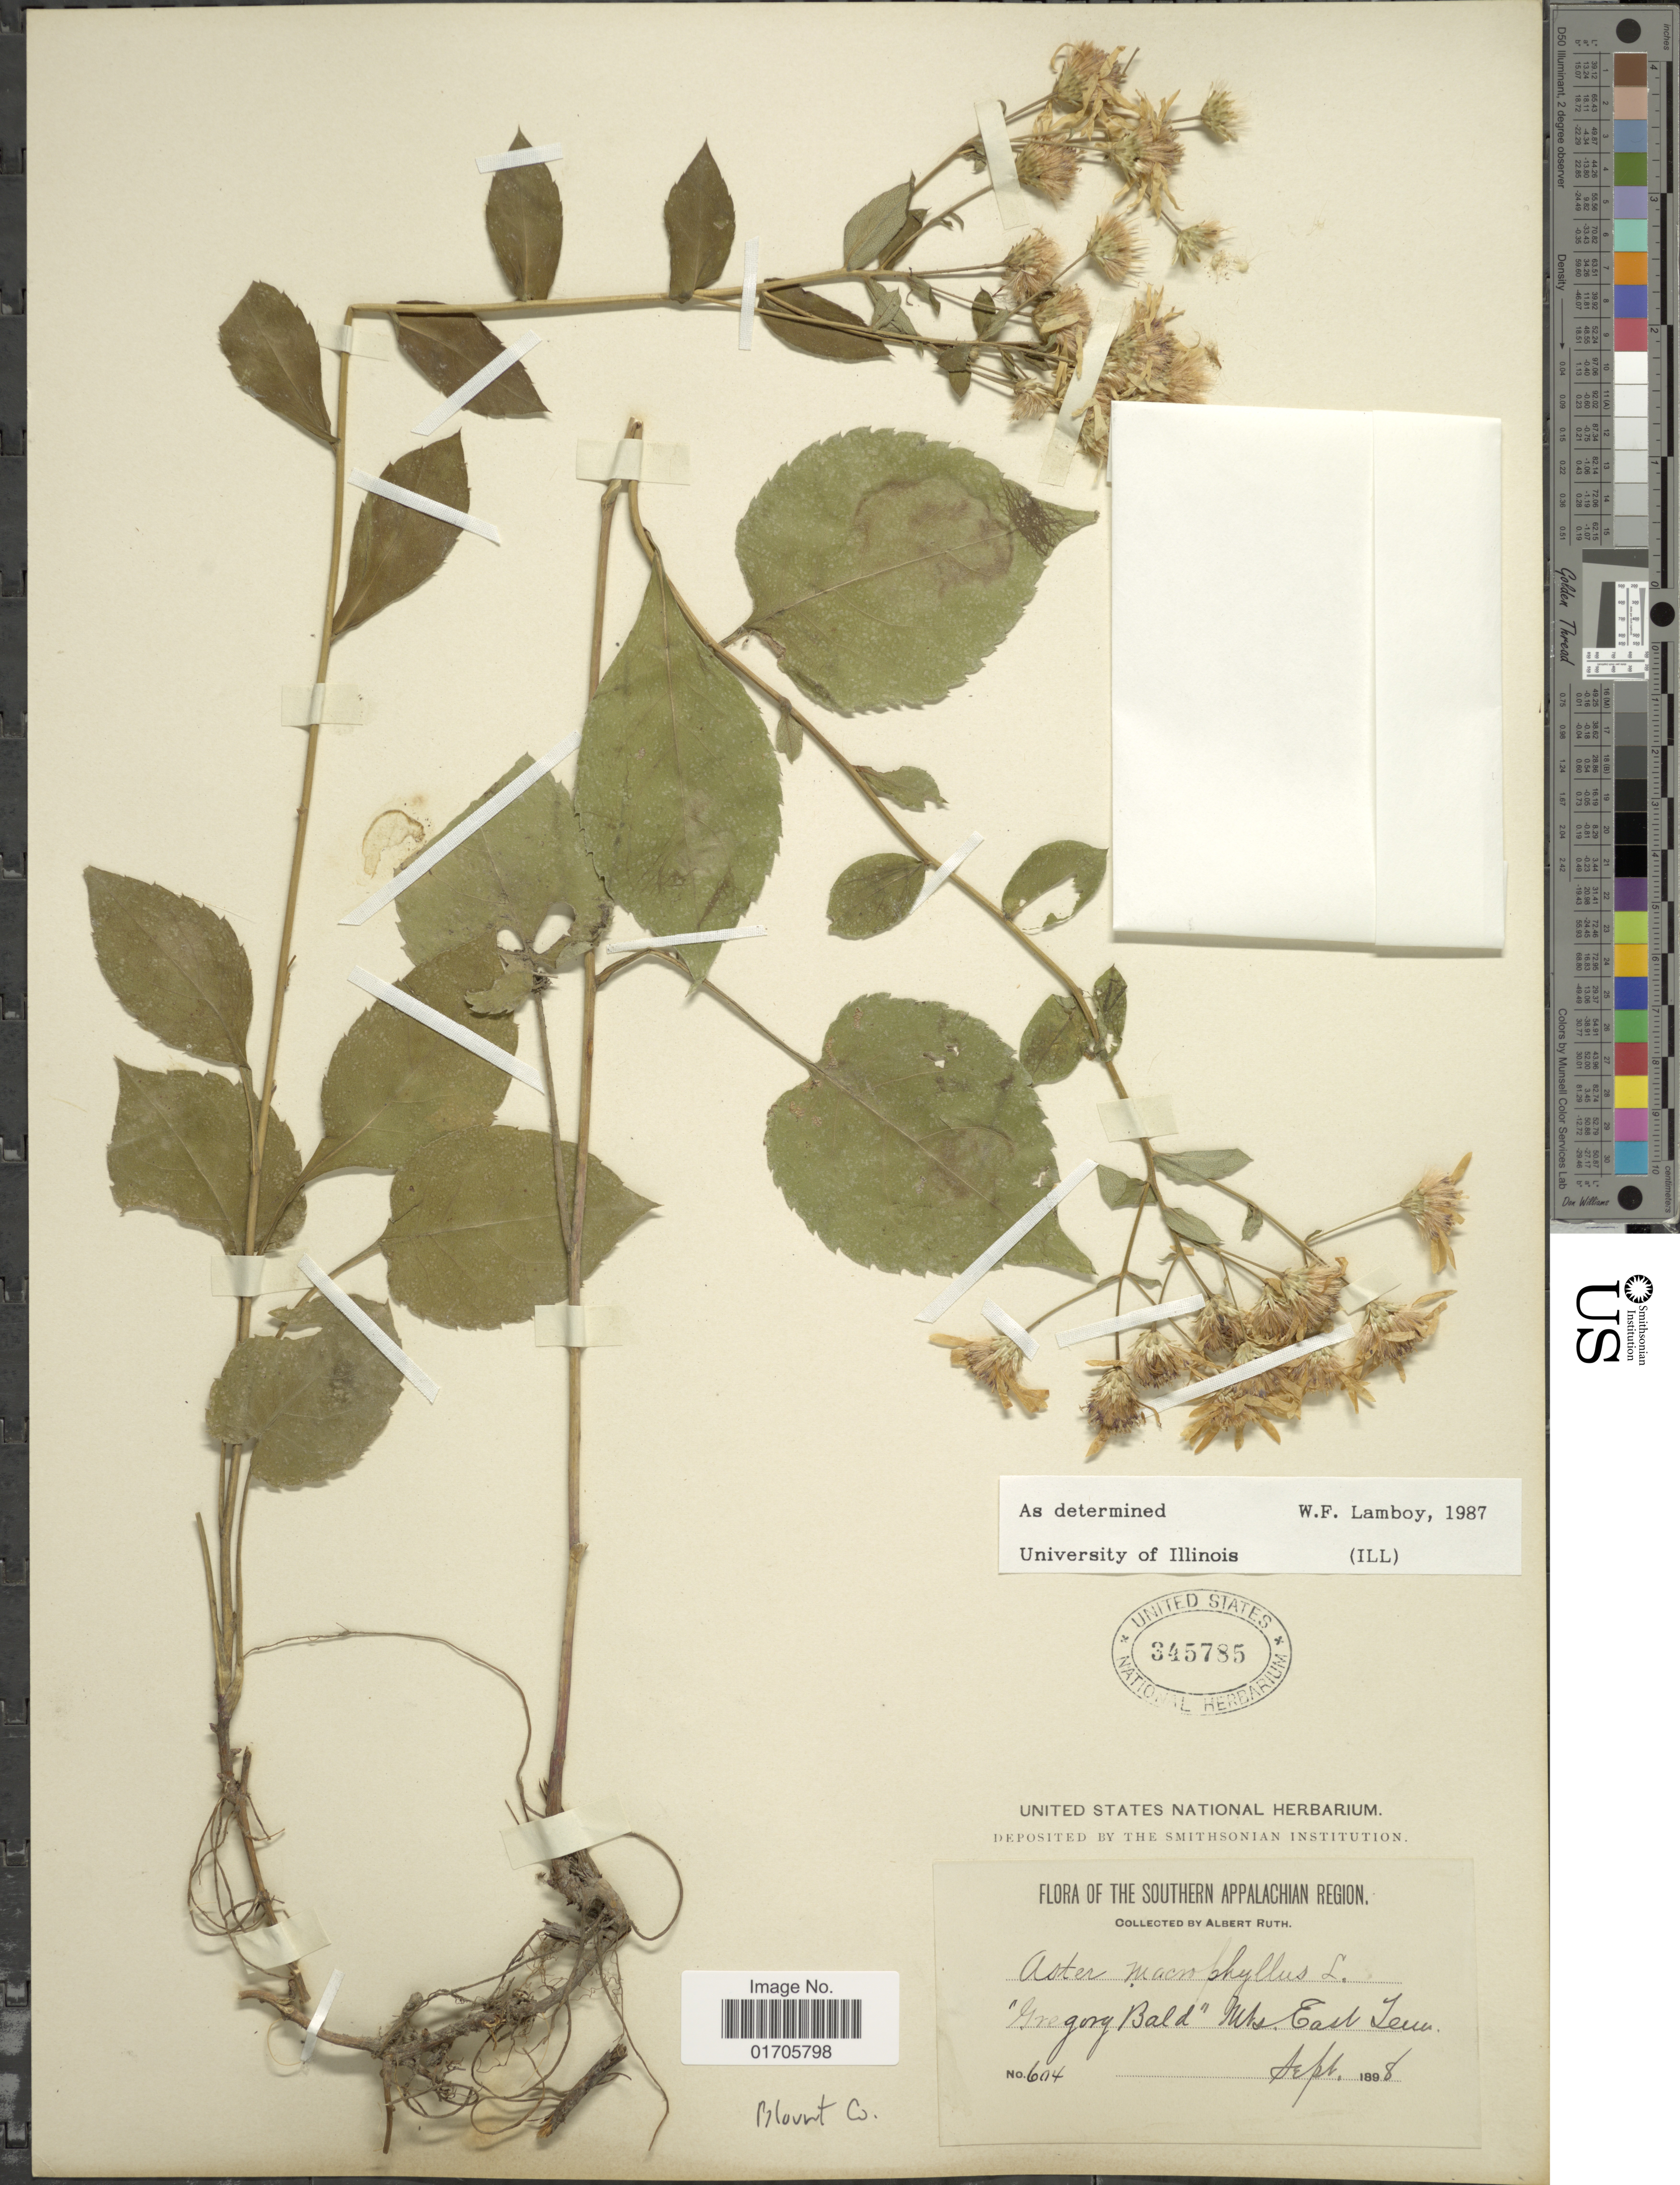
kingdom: Plantae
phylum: Tracheophyta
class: Magnoliopsida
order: Asterales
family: Asteraceae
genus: Eurybia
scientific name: Eurybia macrophylla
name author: (L.) Cass.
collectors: A. Ruth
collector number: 604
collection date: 1898-09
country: United States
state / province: Tennessee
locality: Gregory Bald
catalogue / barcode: US 345785